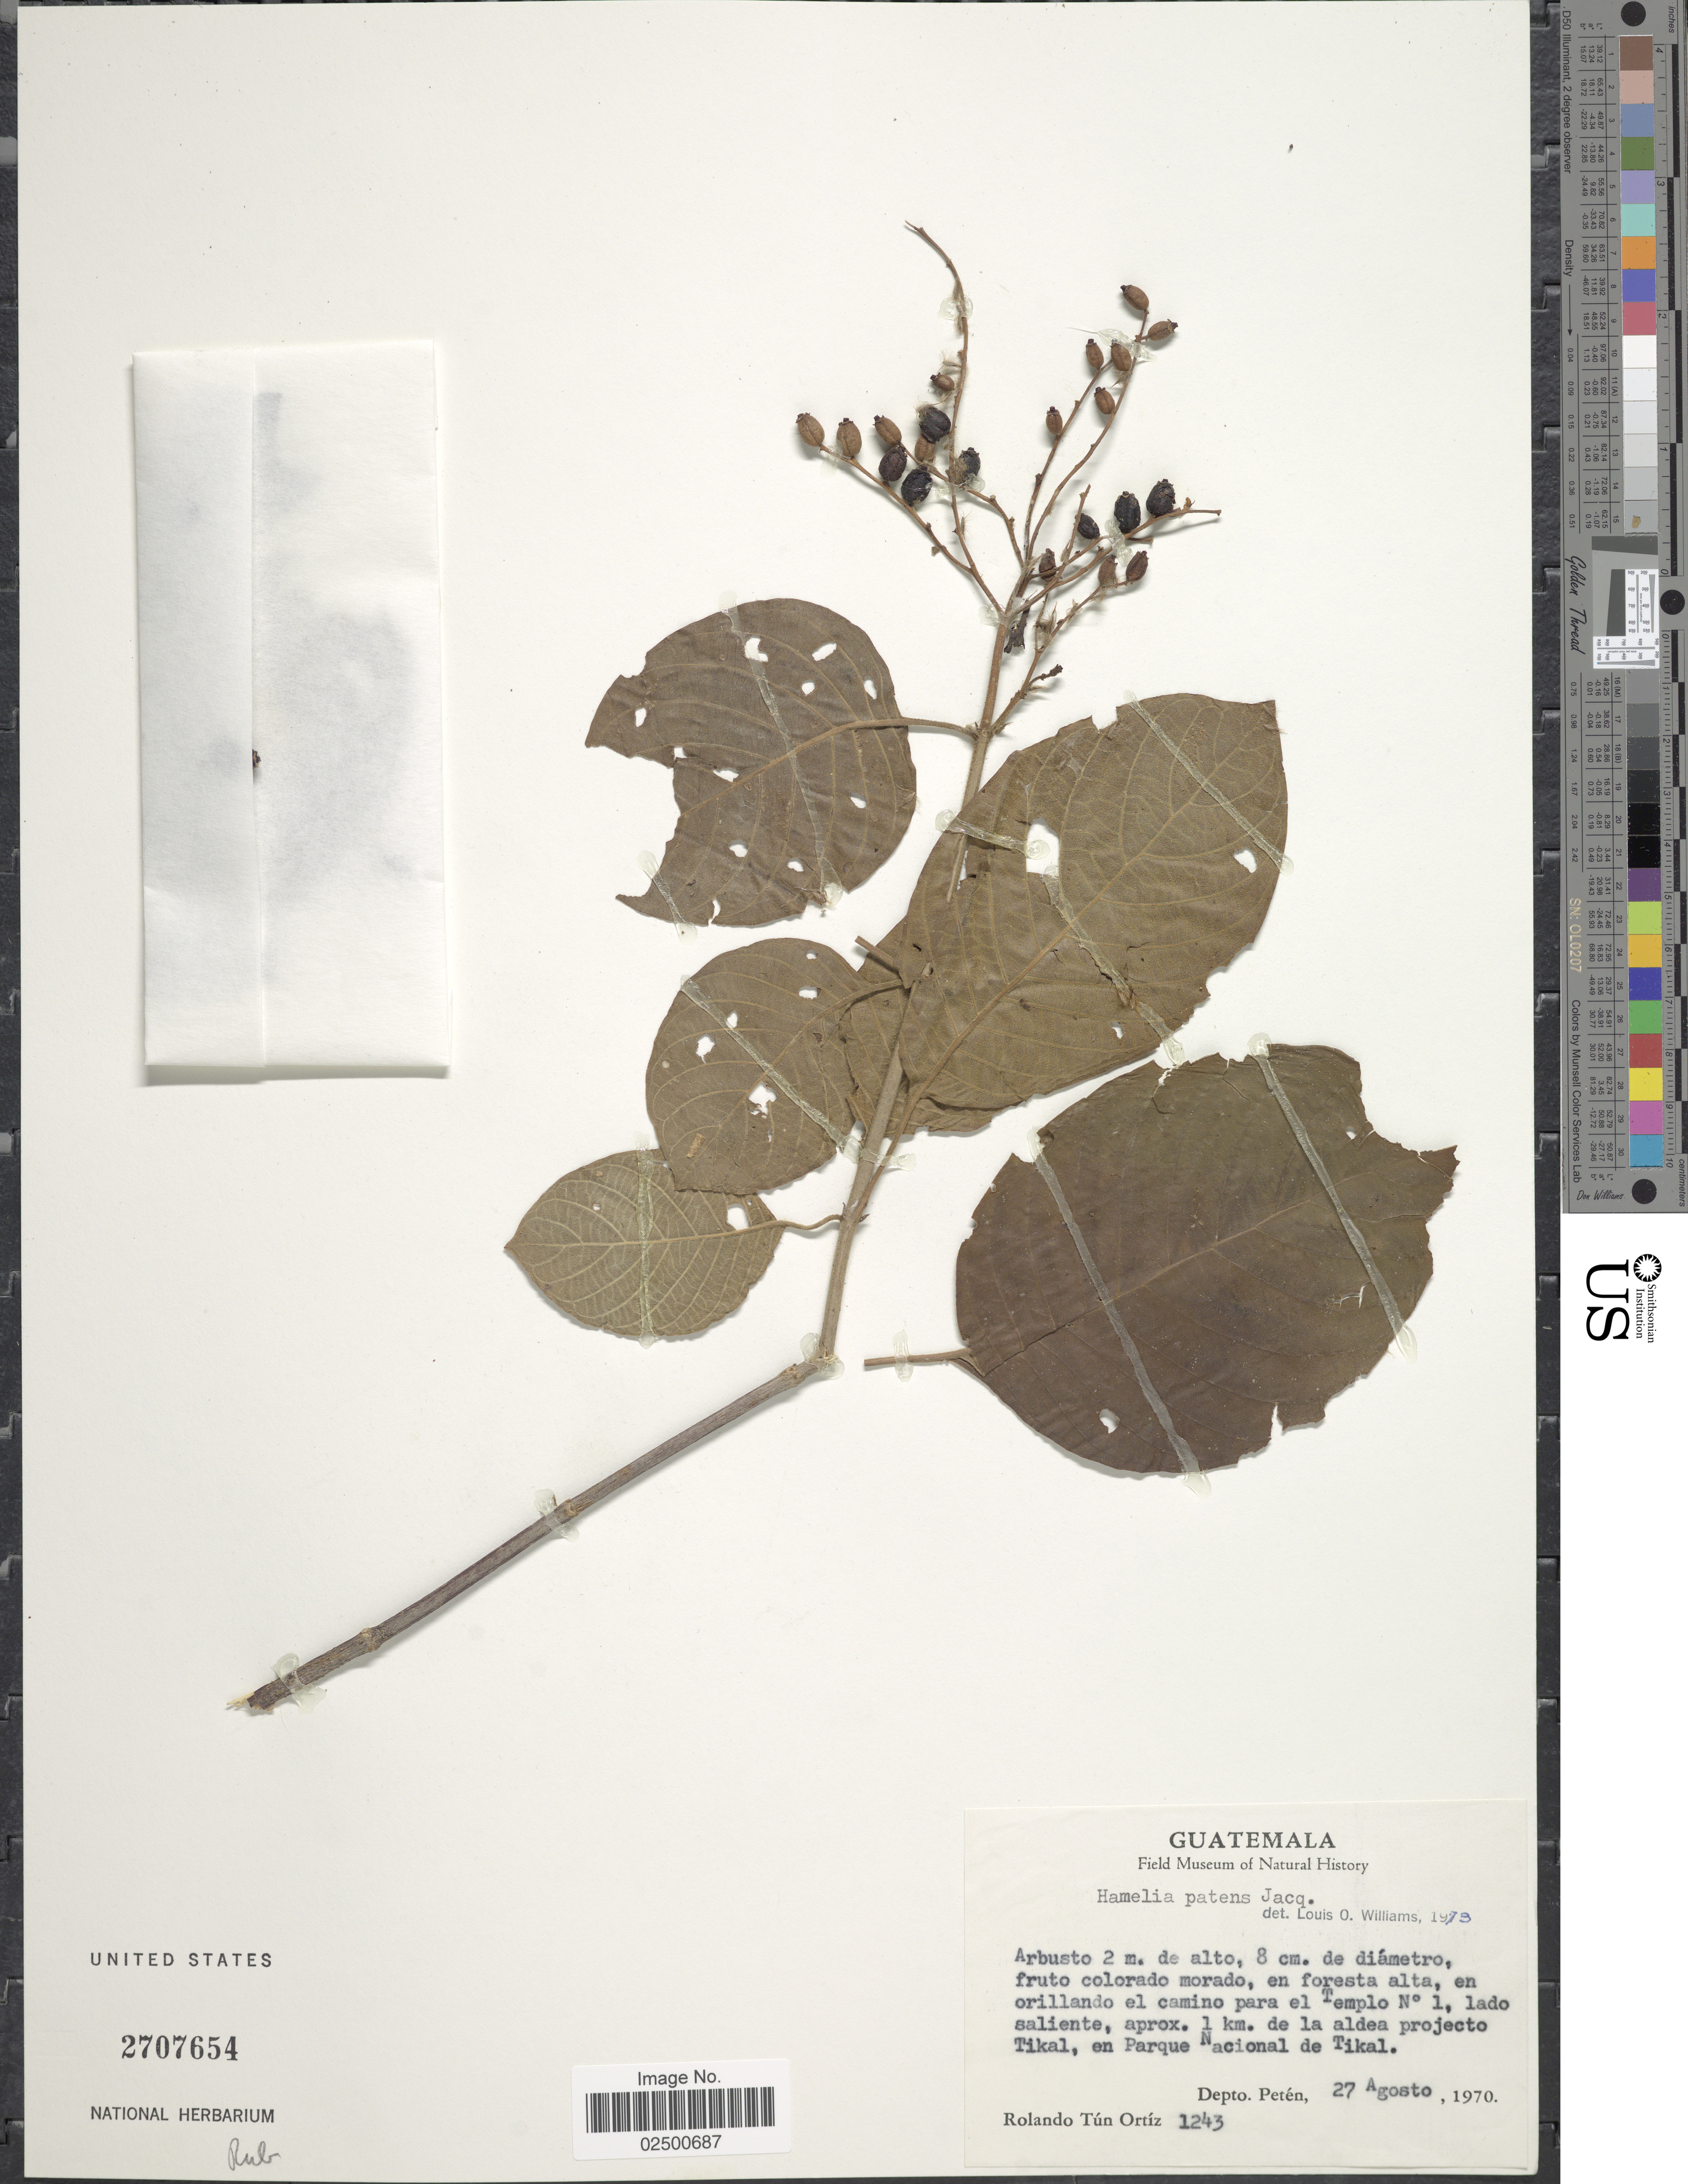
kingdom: Plantae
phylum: Tracheophyta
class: Magnoliopsida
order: Gentianales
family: Rubiaceae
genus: Hamelia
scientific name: Hamelia patens var. patens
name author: Jacq.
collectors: R. T. Ortíz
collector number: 1243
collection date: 1970-08-27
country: Guatemala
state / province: El Petén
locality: Aprox. 1 km. de la aldea projecto Tikal, en Parque Nacional de Tikal.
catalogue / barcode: US 2707654